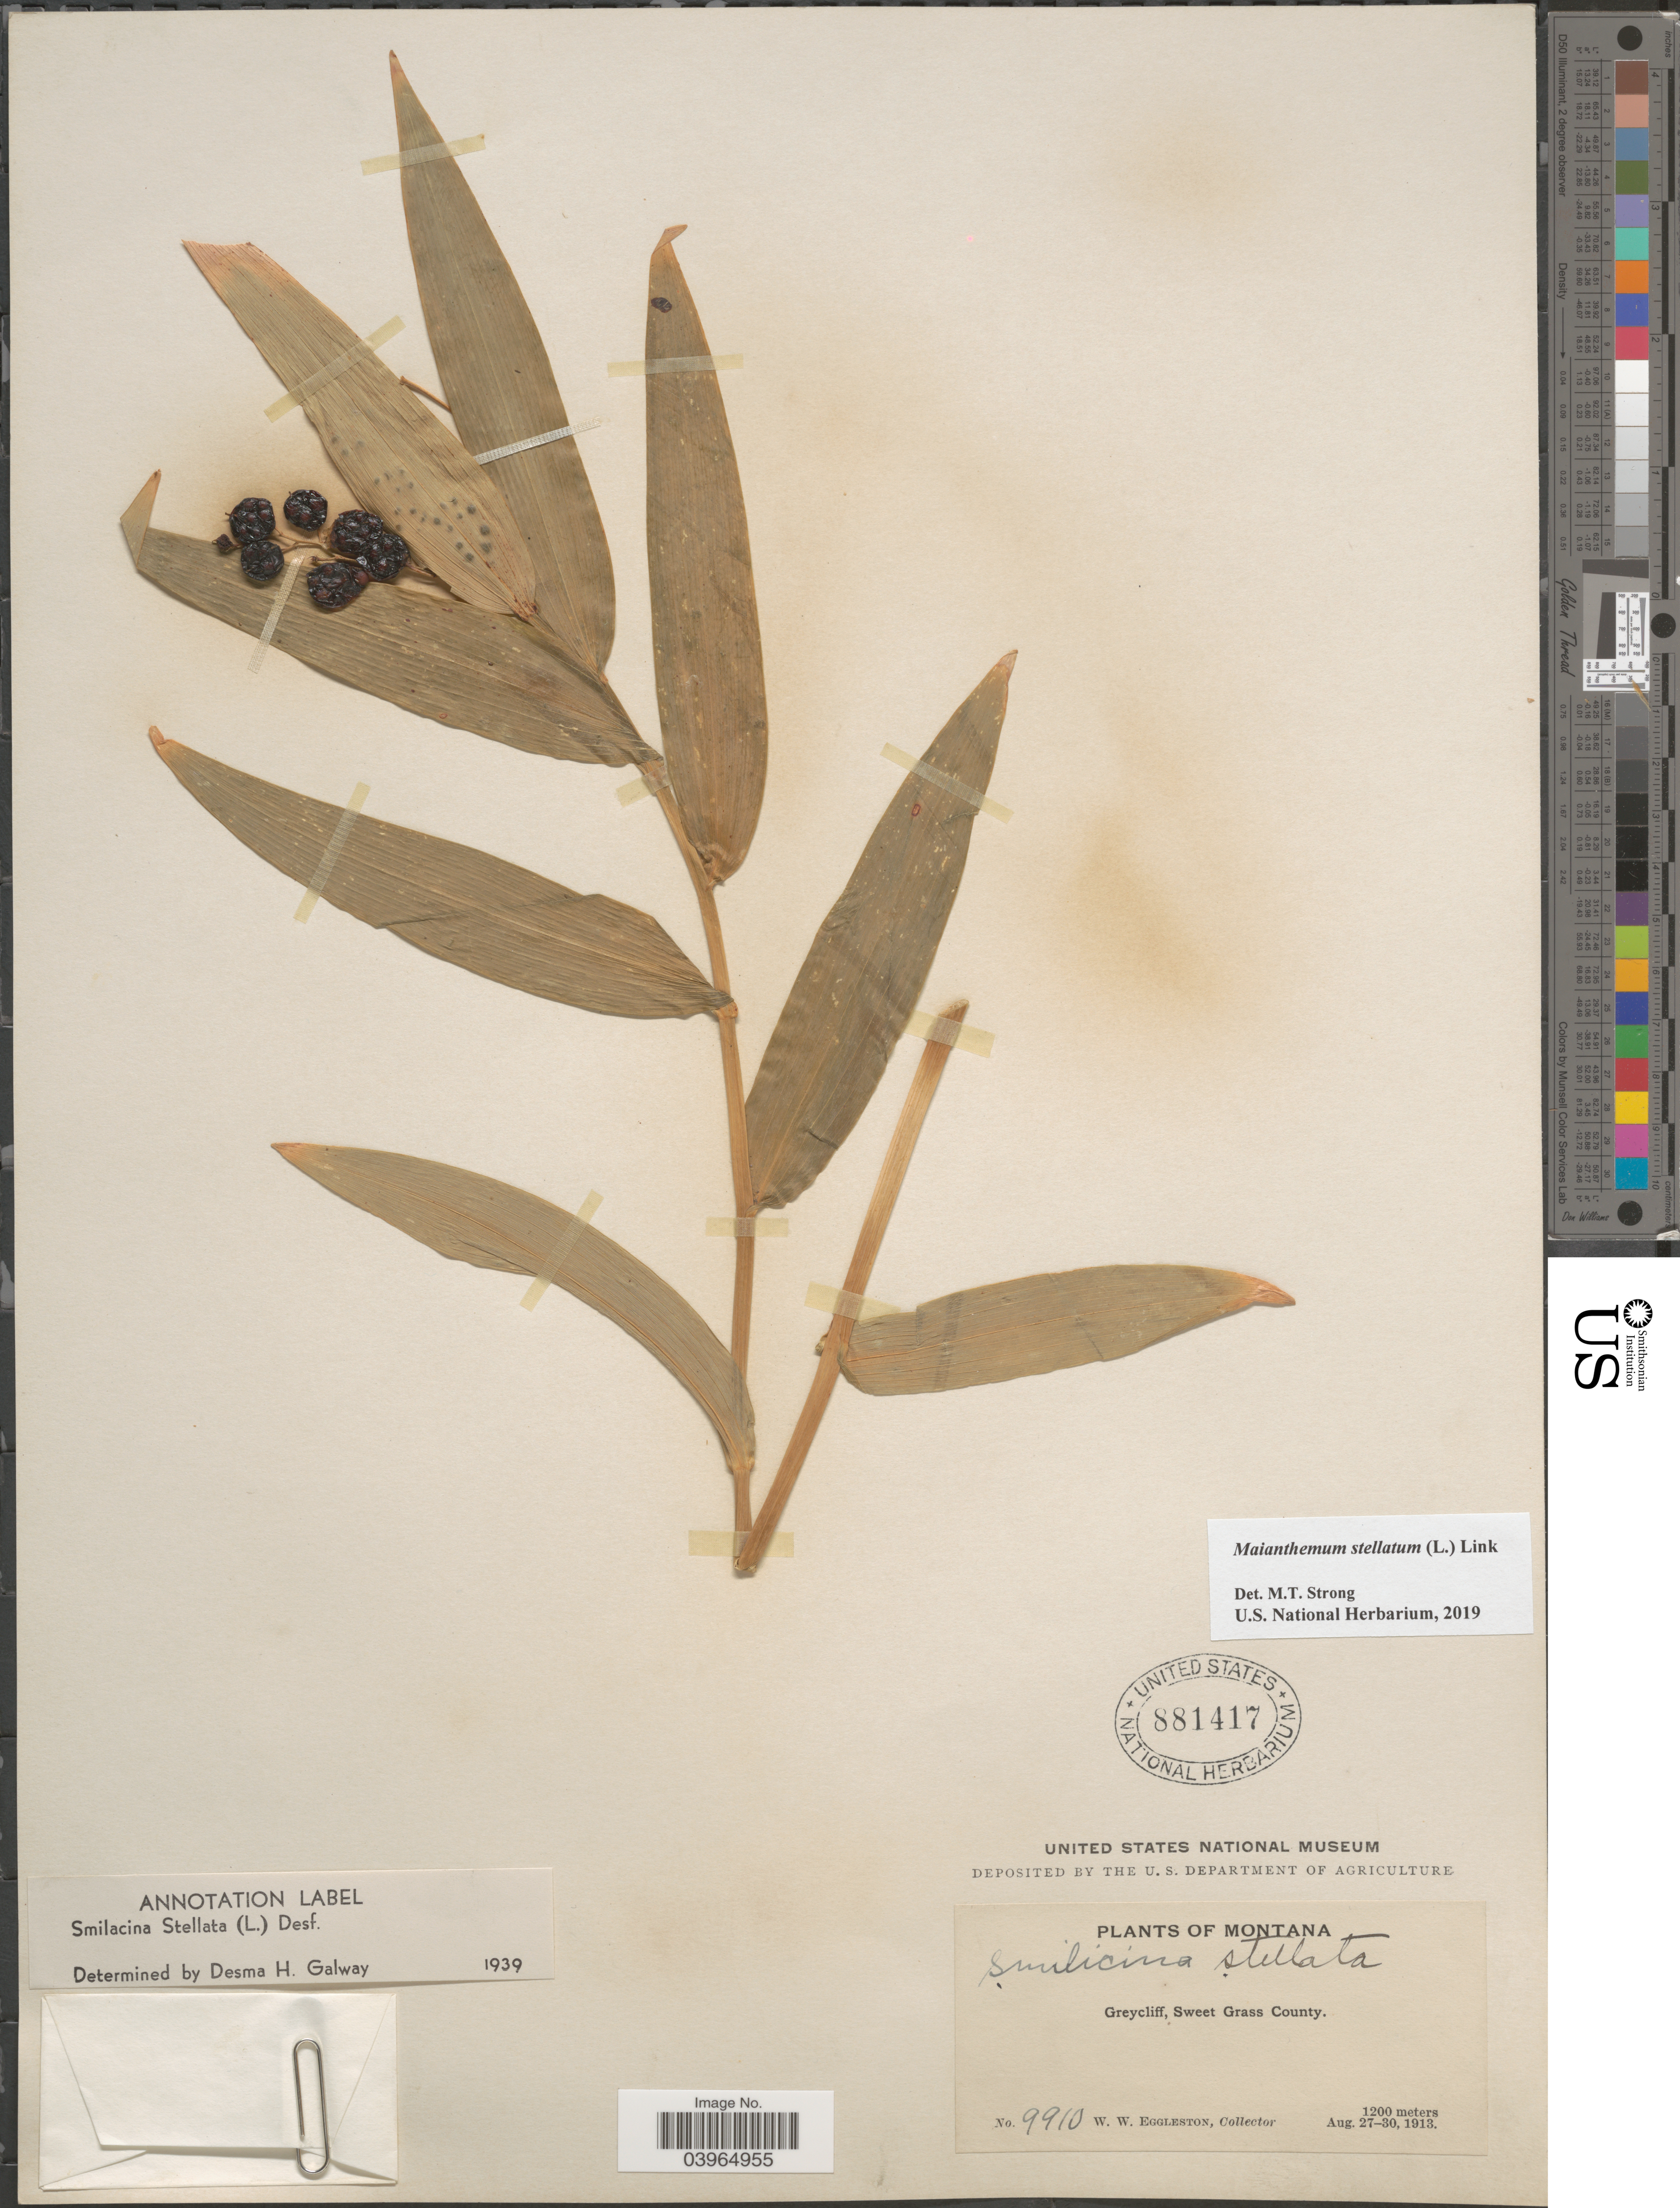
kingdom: Plantae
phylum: Tracheophyta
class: Liliopsida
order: Asparagales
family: Asparagaceae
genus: Maianthemum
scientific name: Maianthemum stellatum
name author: (L.) Link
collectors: W. W. Eggleston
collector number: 9910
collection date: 1913-08-27/1913-08-30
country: United States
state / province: Montana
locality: Greycliff, Sweet Grass County.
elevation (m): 1200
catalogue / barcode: US 881417